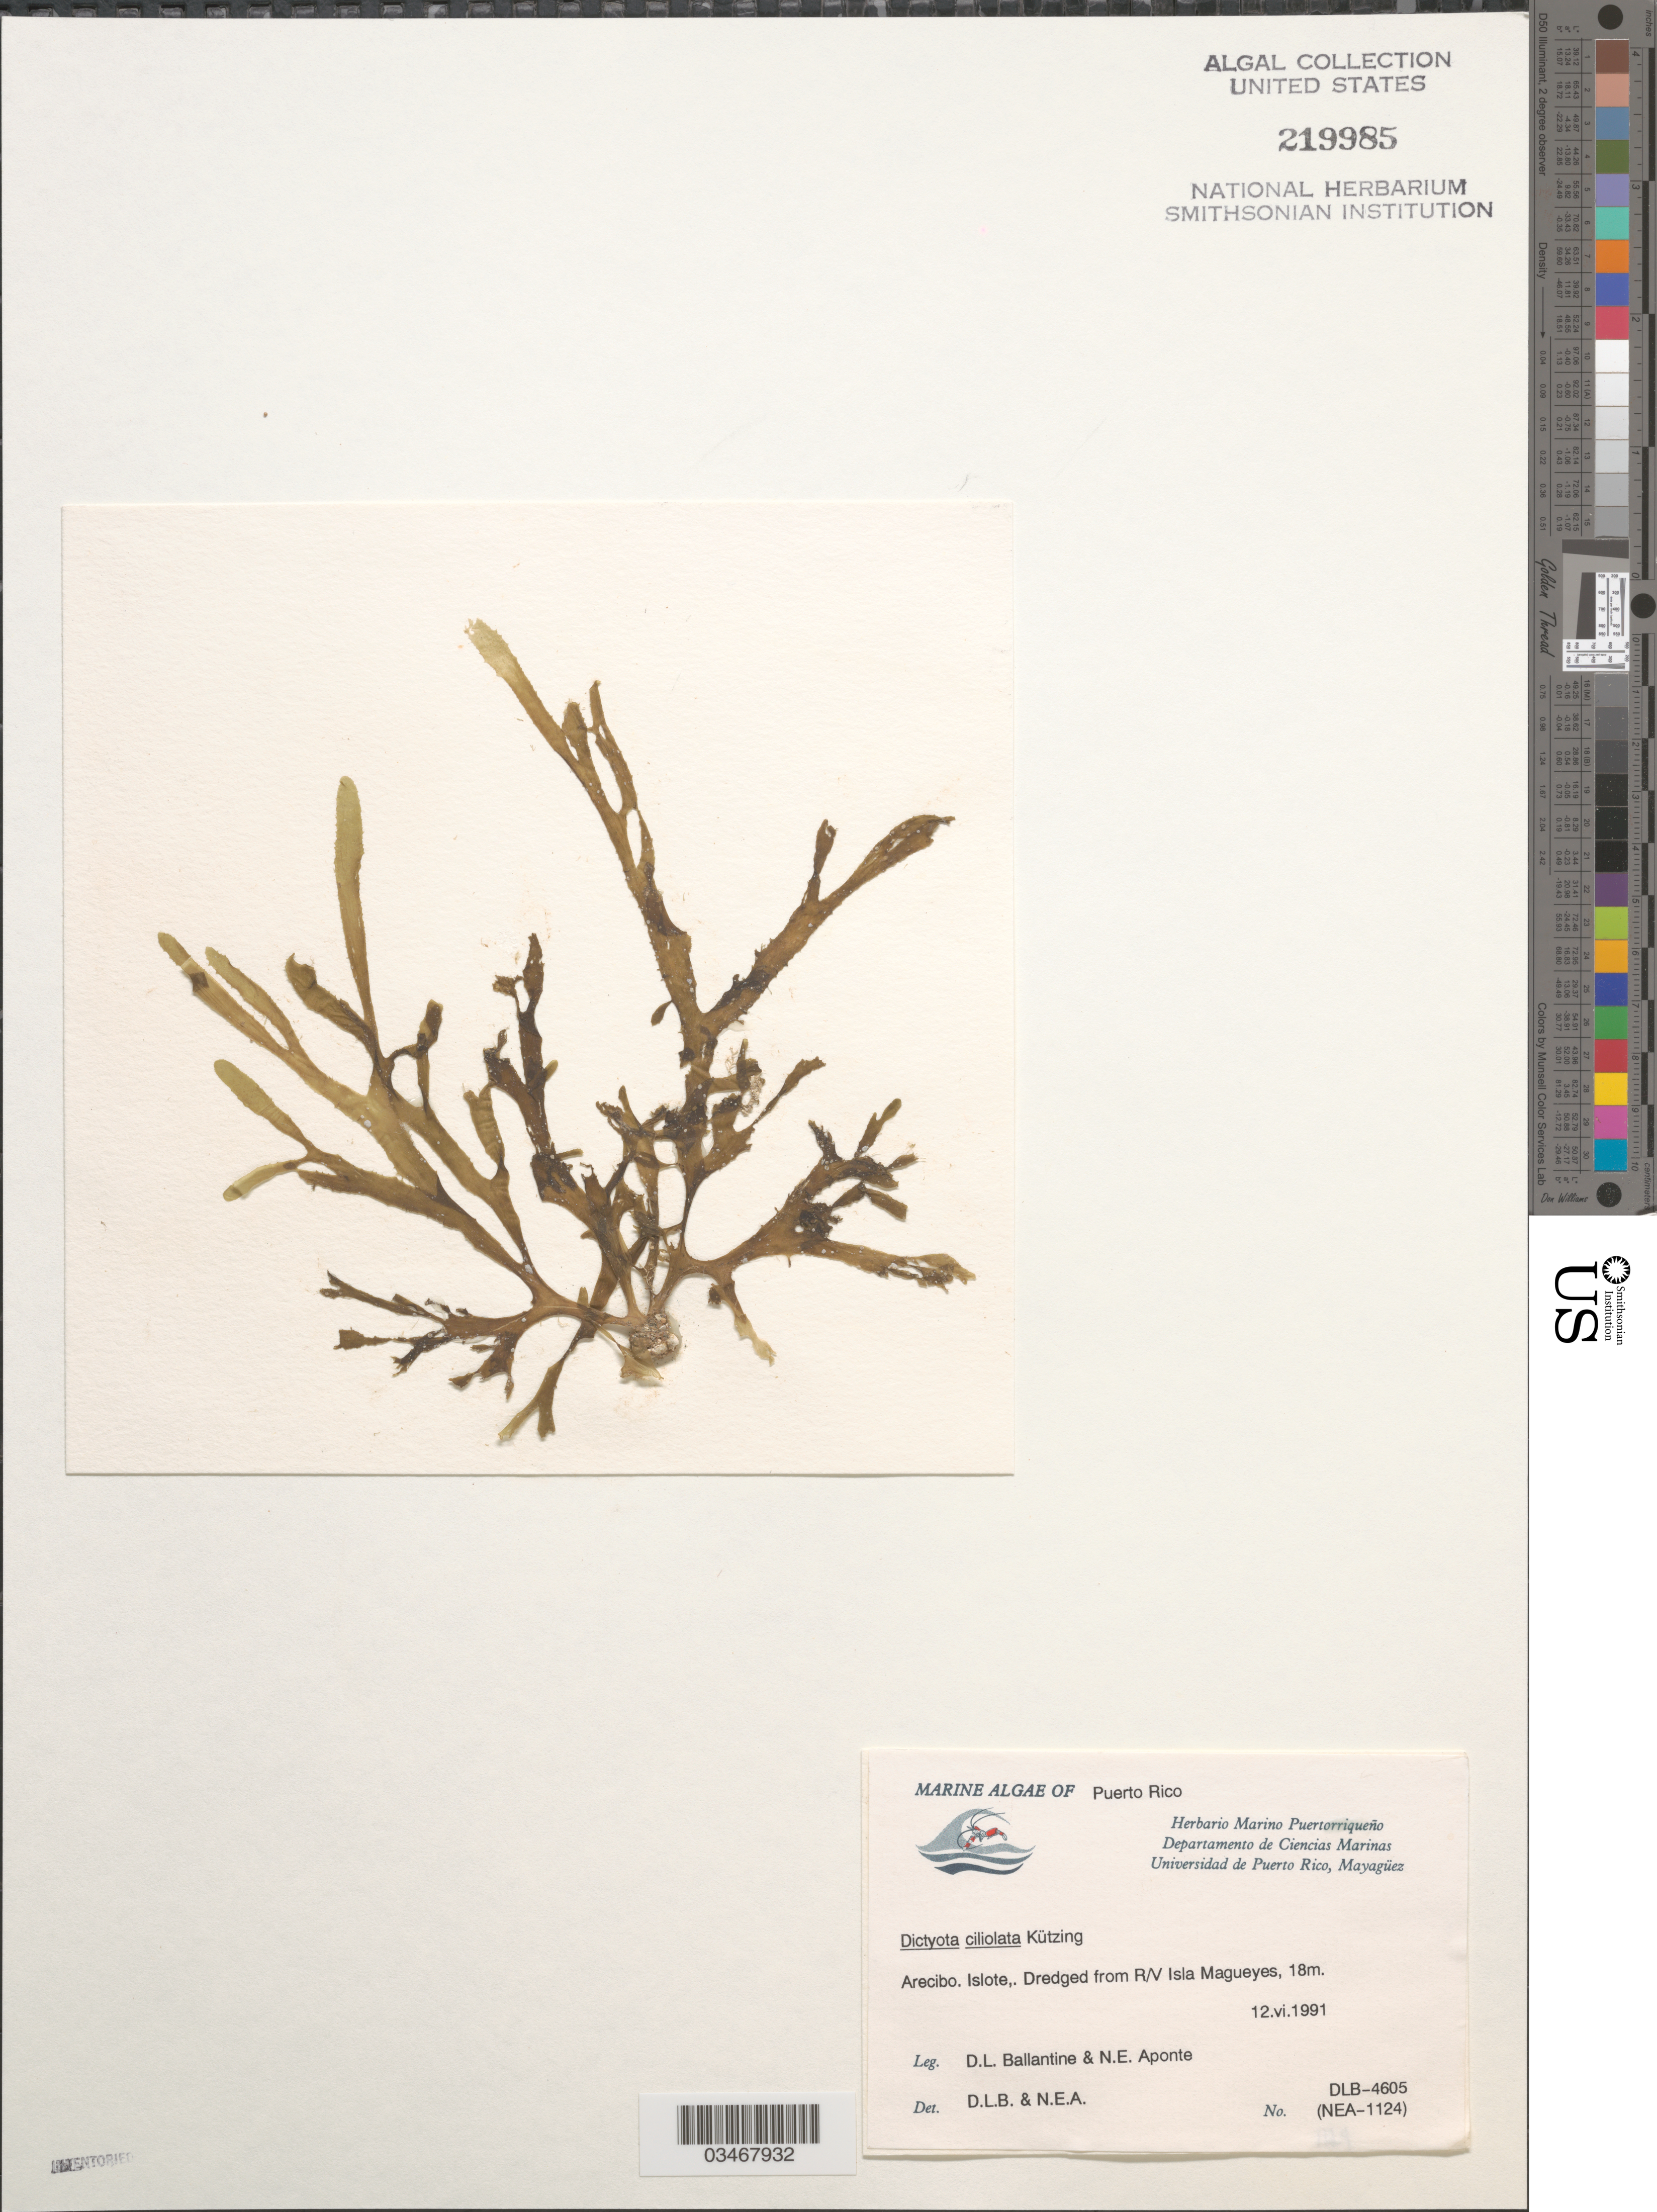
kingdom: Chromista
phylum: Ochrophyta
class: Phaeophyceae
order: Dictyotales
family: Dictyotaceae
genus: Dictyota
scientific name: Dictyota ciliolata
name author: Sond. ex Kütz.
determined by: Ballantine, D. L.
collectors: D.L. Ballantine & N. E. Aponte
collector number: DLB 4605, NEA 1124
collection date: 1991-06-12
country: Puerto Rico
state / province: Arecibo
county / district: Islote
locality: Dredged from R/V Isla Magueyes.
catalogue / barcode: US 219985